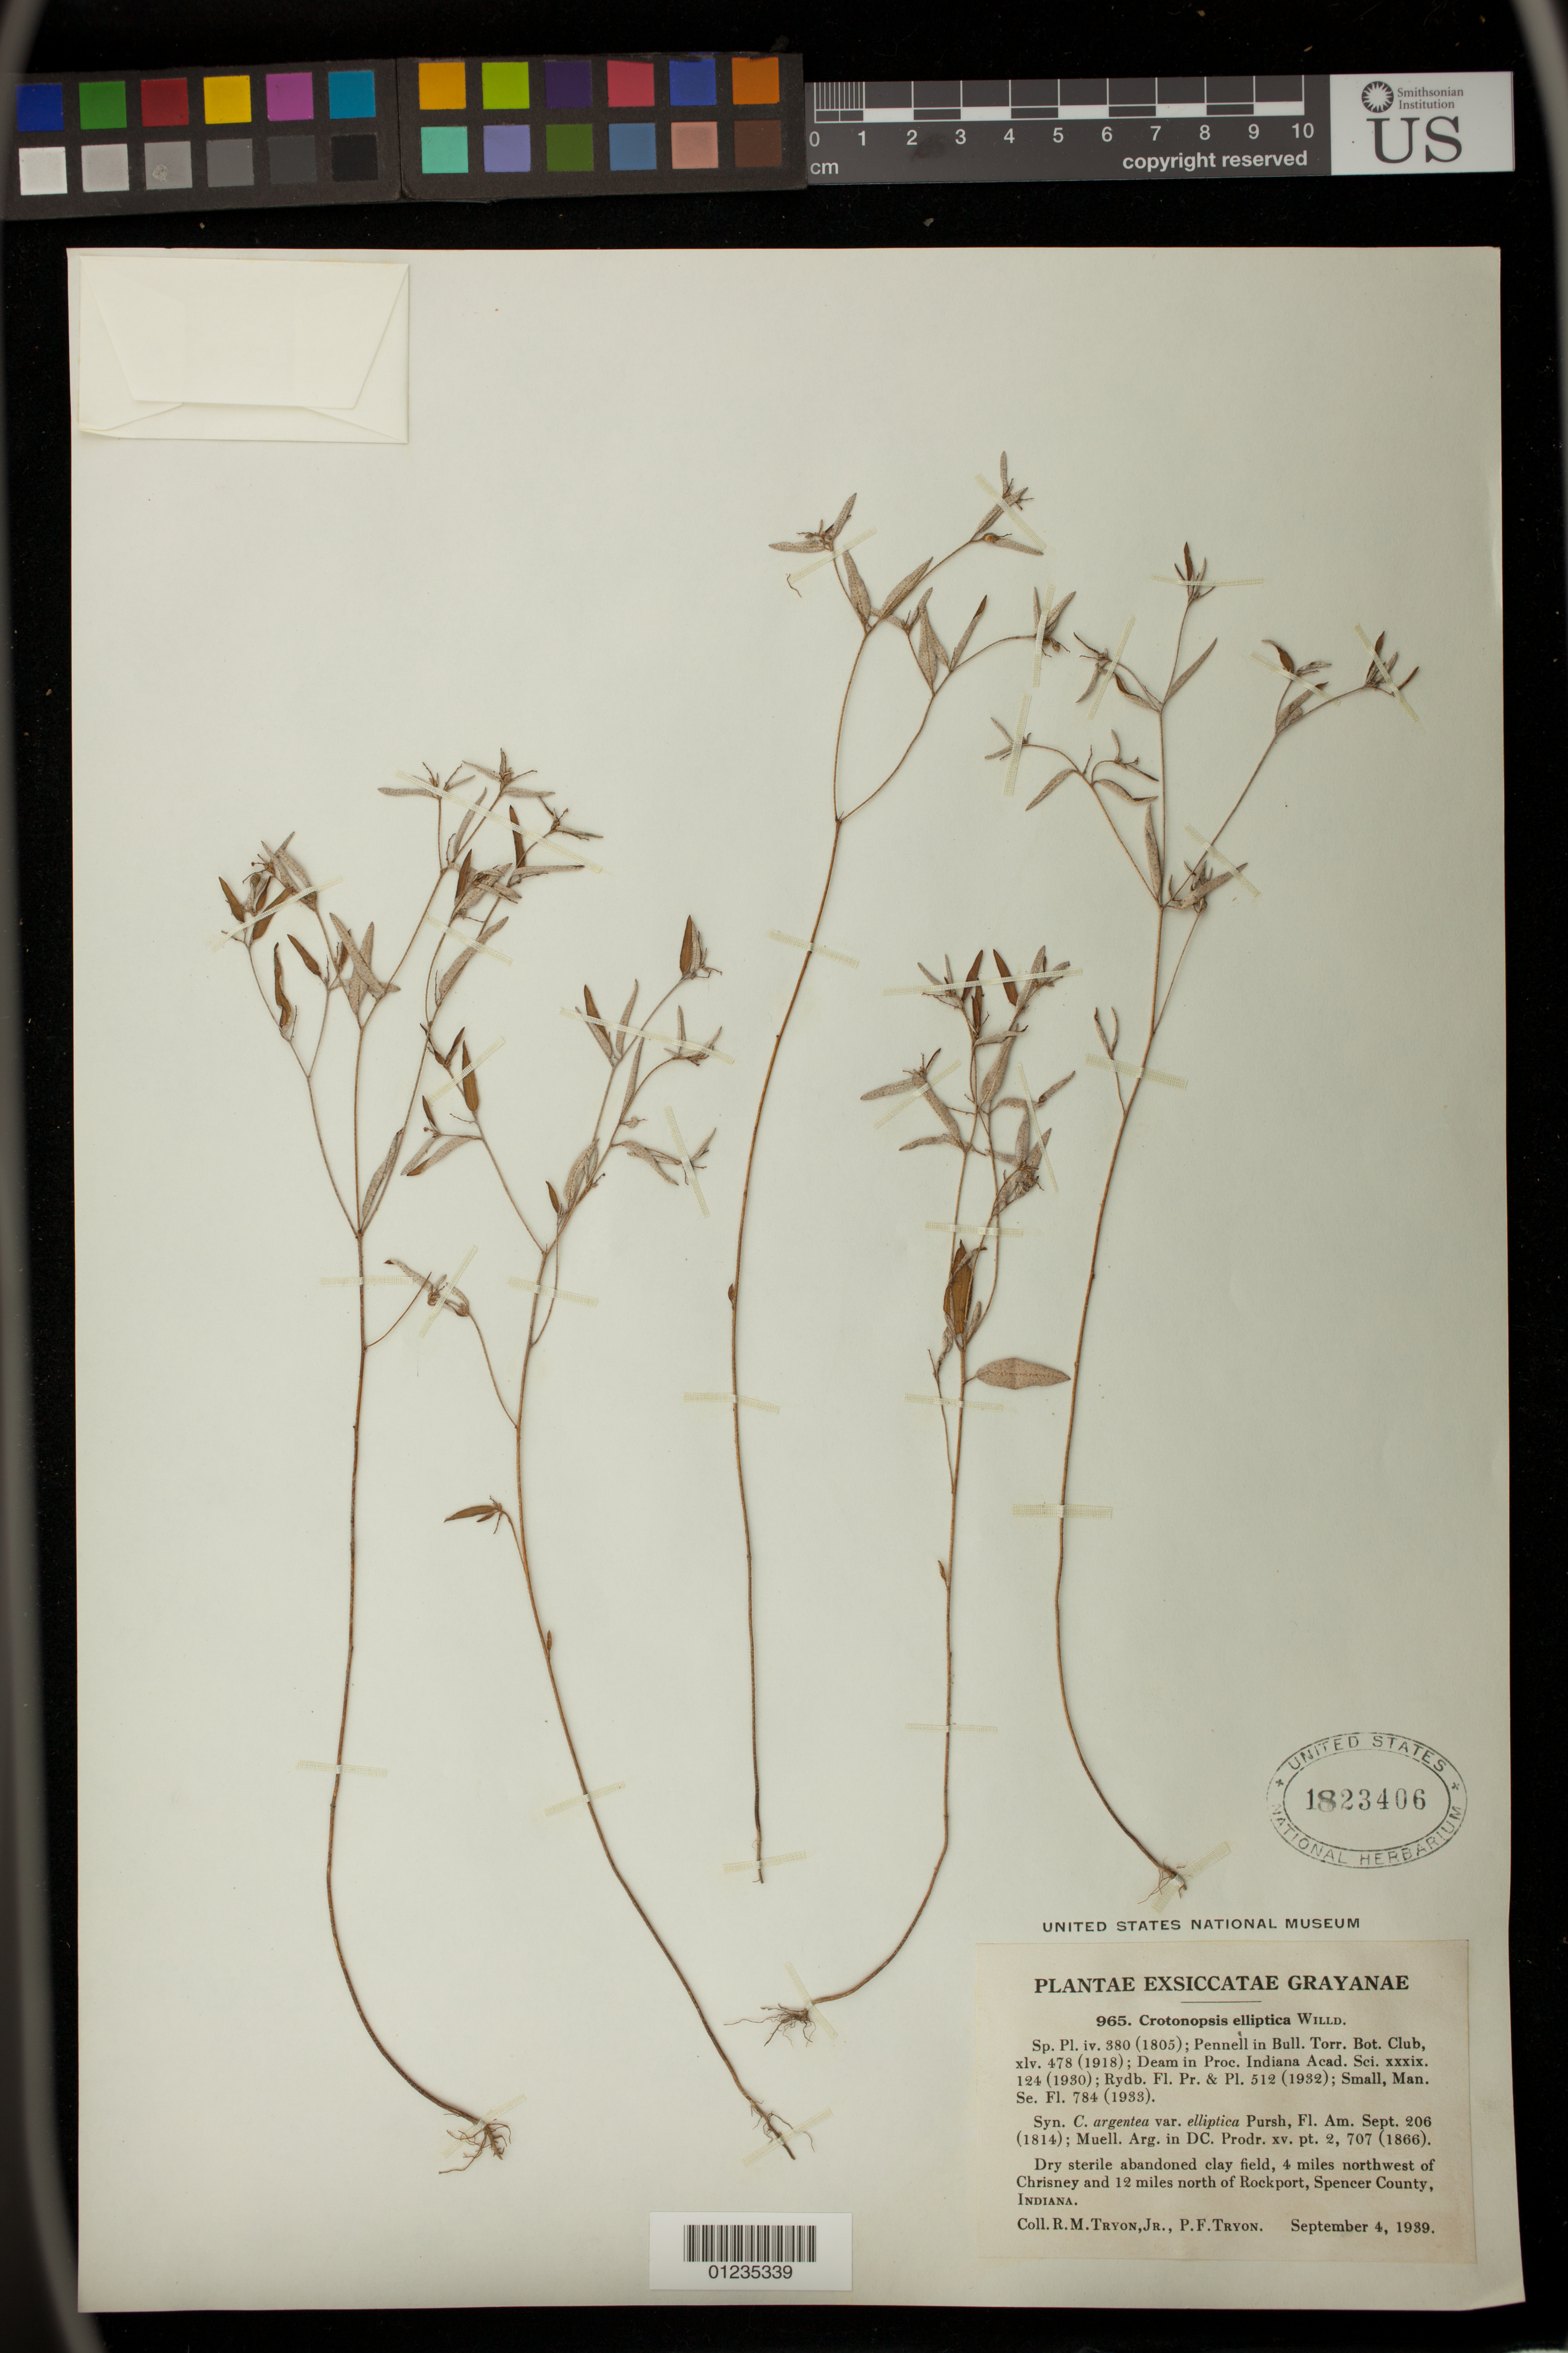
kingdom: Plantae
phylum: Tracheophyta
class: Magnoliopsida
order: Malpighiales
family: Euphorbiaceae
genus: Crotonopsis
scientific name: Crotonopsis elliptica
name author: Willd.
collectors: R. M. Tryon & P. Tryon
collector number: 965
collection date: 1939-09-04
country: United States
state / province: Indiana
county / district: Spencer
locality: Dry sterile abandoned clay field, 4 miles northwes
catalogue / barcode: US 1823406